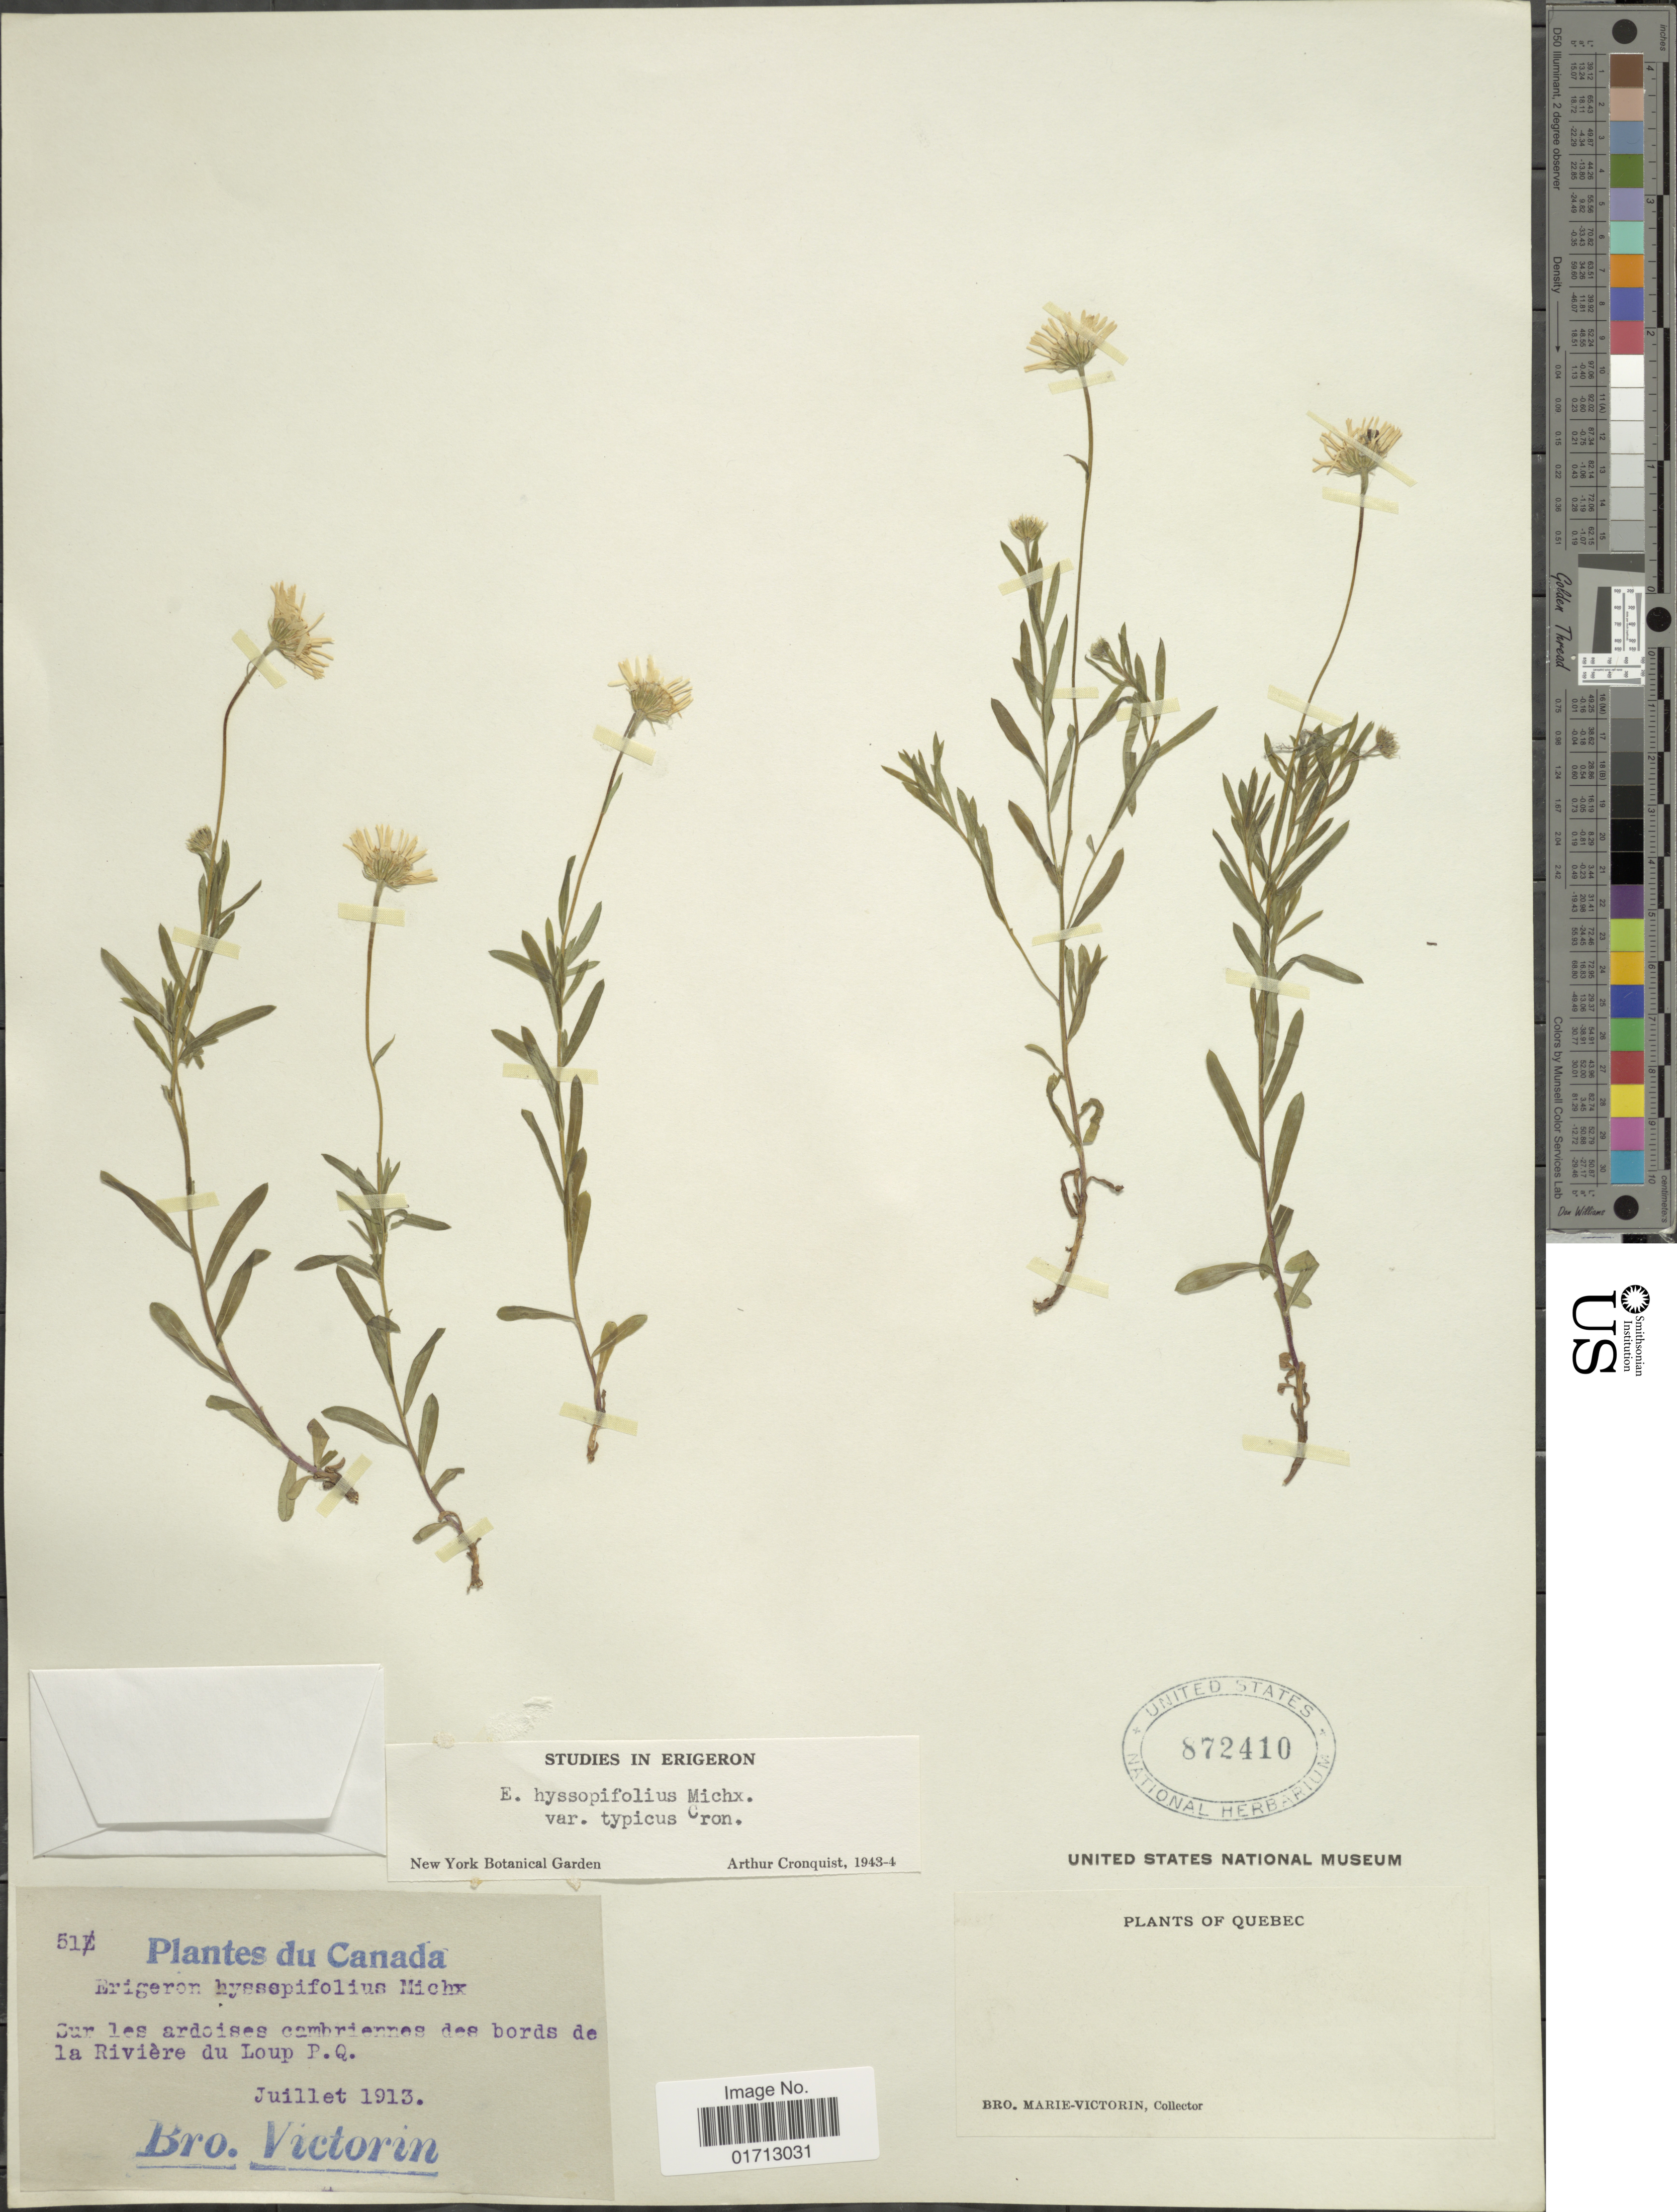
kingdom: Plantae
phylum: Tracheophyta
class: Magnoliopsida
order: Asterales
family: Asteraceae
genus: Erigeron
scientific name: Erigeron hyssopifolius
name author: Michx.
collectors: Fr. Marie-Victorin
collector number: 51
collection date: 1913-07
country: Canada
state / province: Quebec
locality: Sur led ardoises cambriennes de bords De la Riviére du Loup.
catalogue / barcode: US 872410